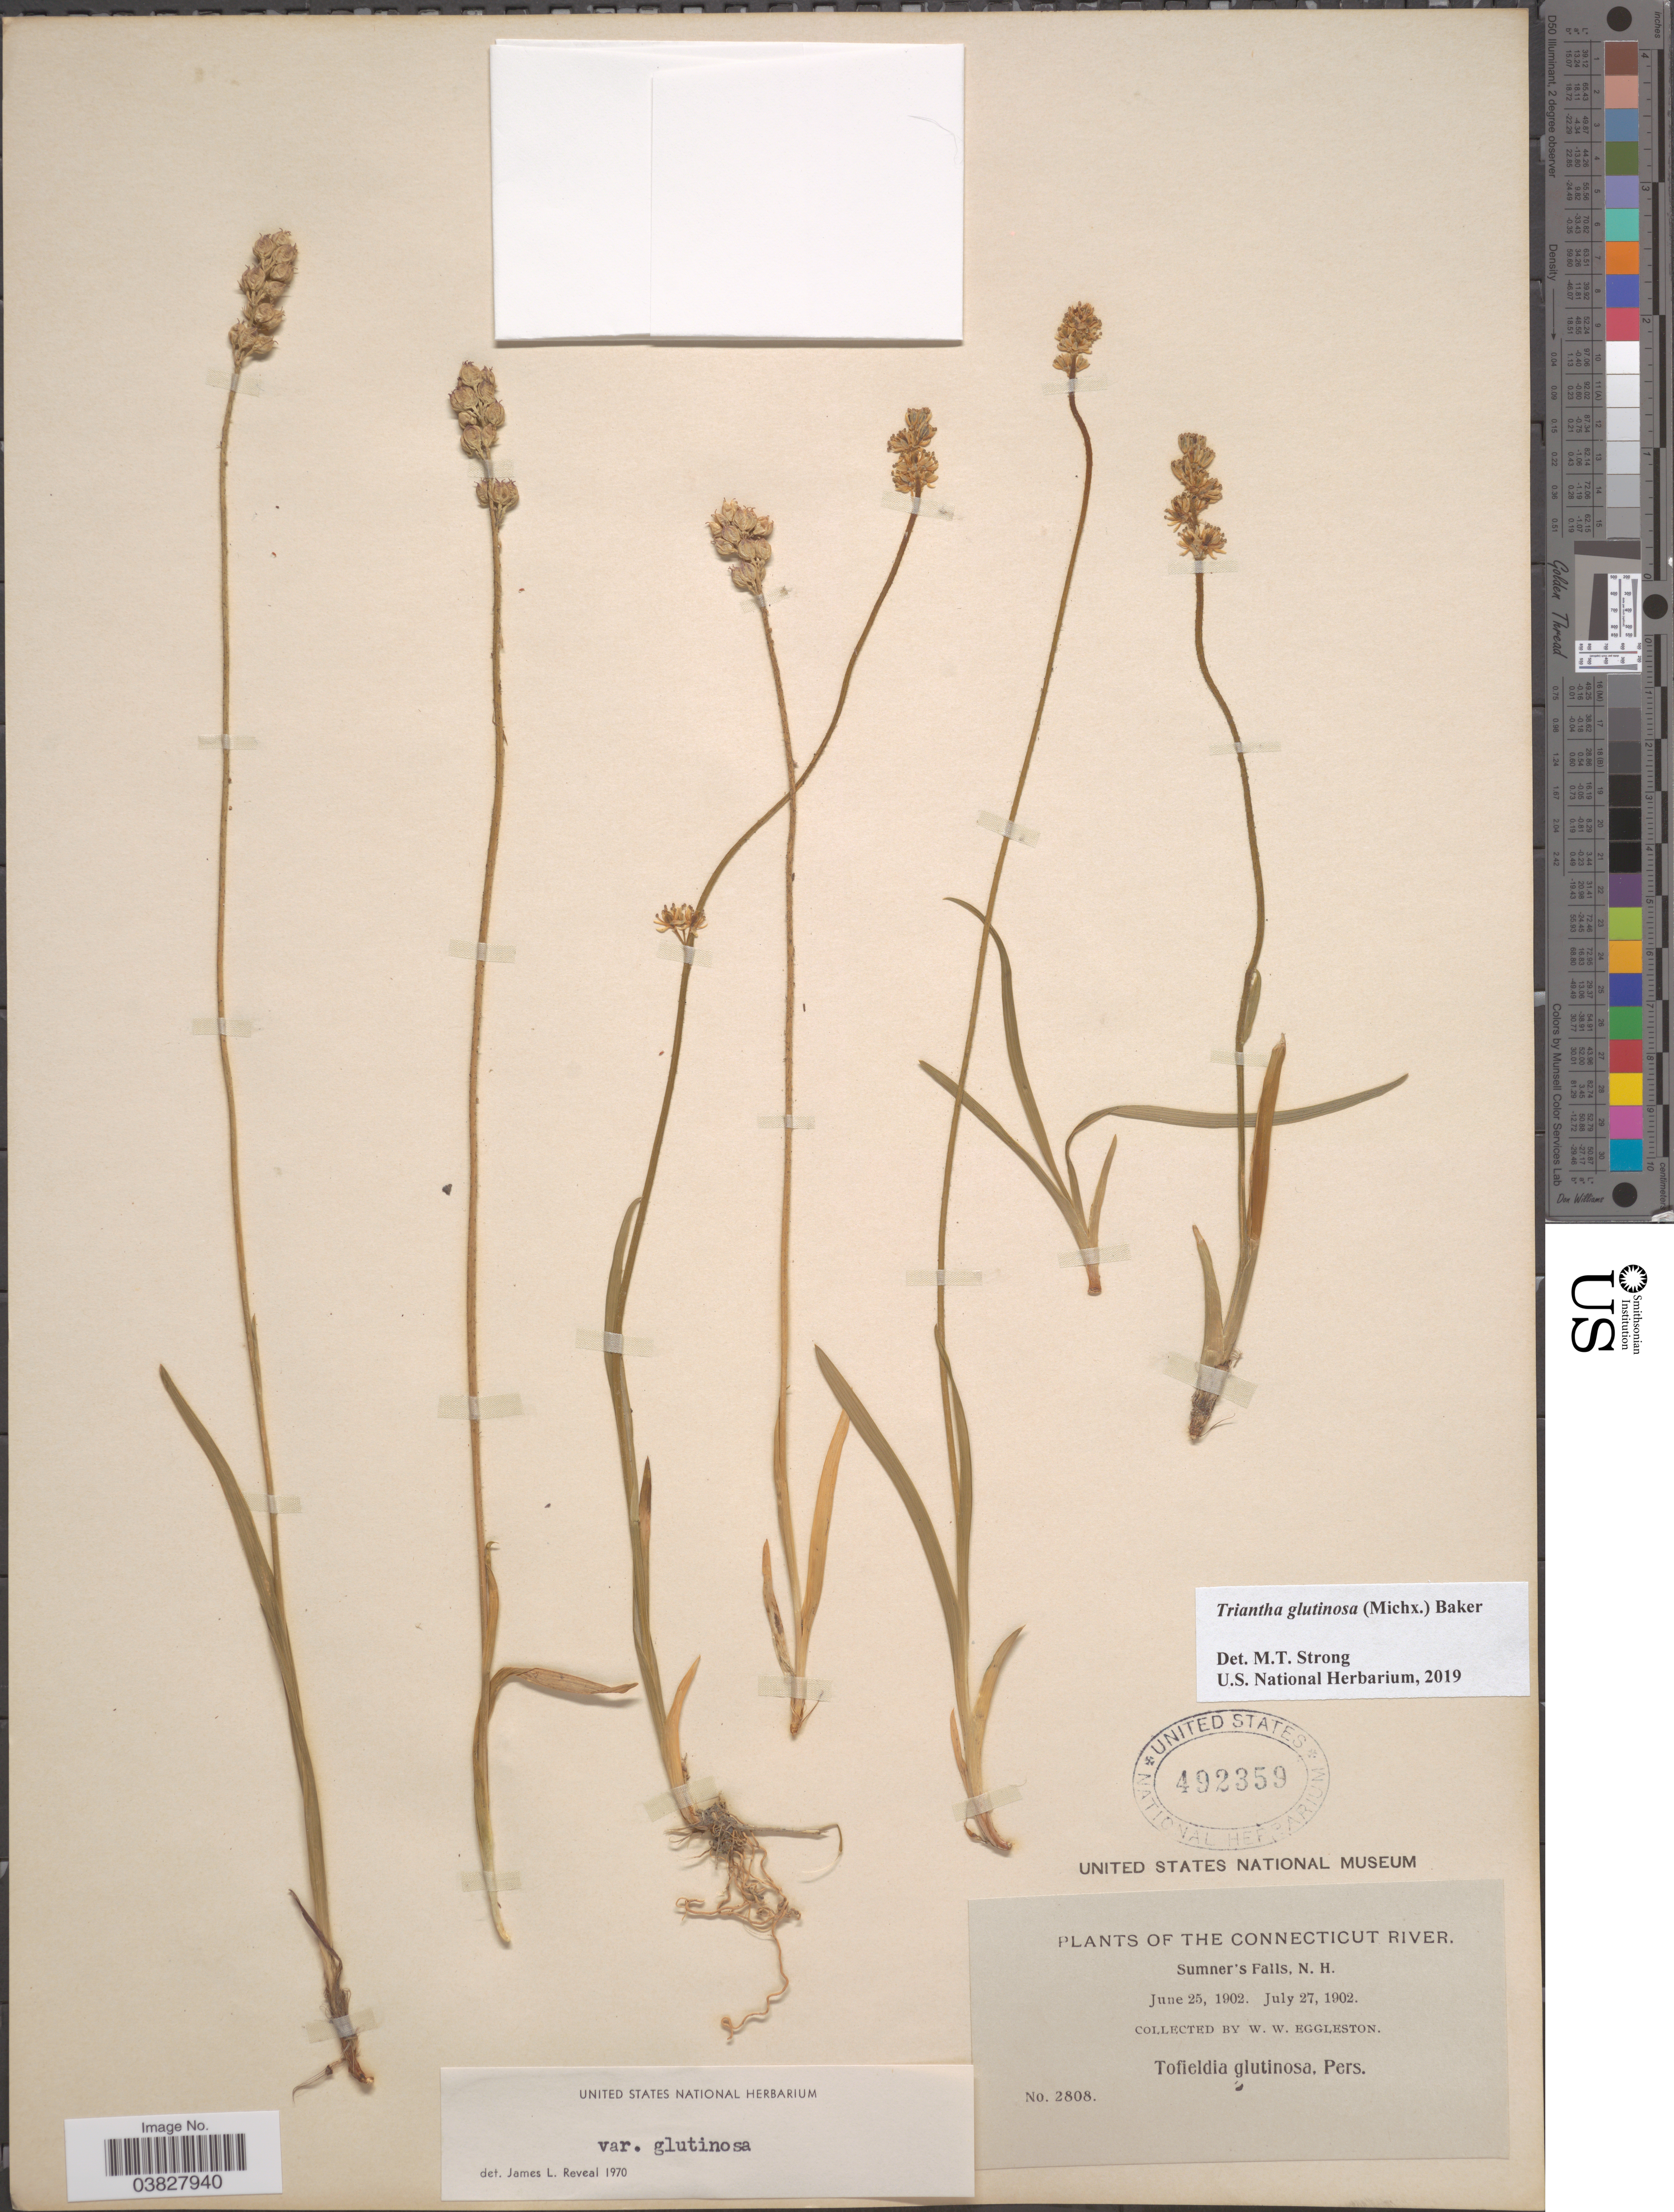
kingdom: Plantae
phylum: Tracheophyta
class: Liliopsida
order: Alismatales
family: Tofieldiaceae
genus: Triantha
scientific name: Triantha glutinosa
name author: (Michx.) Baker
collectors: W. W. Eggleston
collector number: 2808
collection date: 1902-06-25/1902-07-27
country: United States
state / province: New Hampshire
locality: The Connecticut River. Sumner's Falls.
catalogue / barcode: US 492359